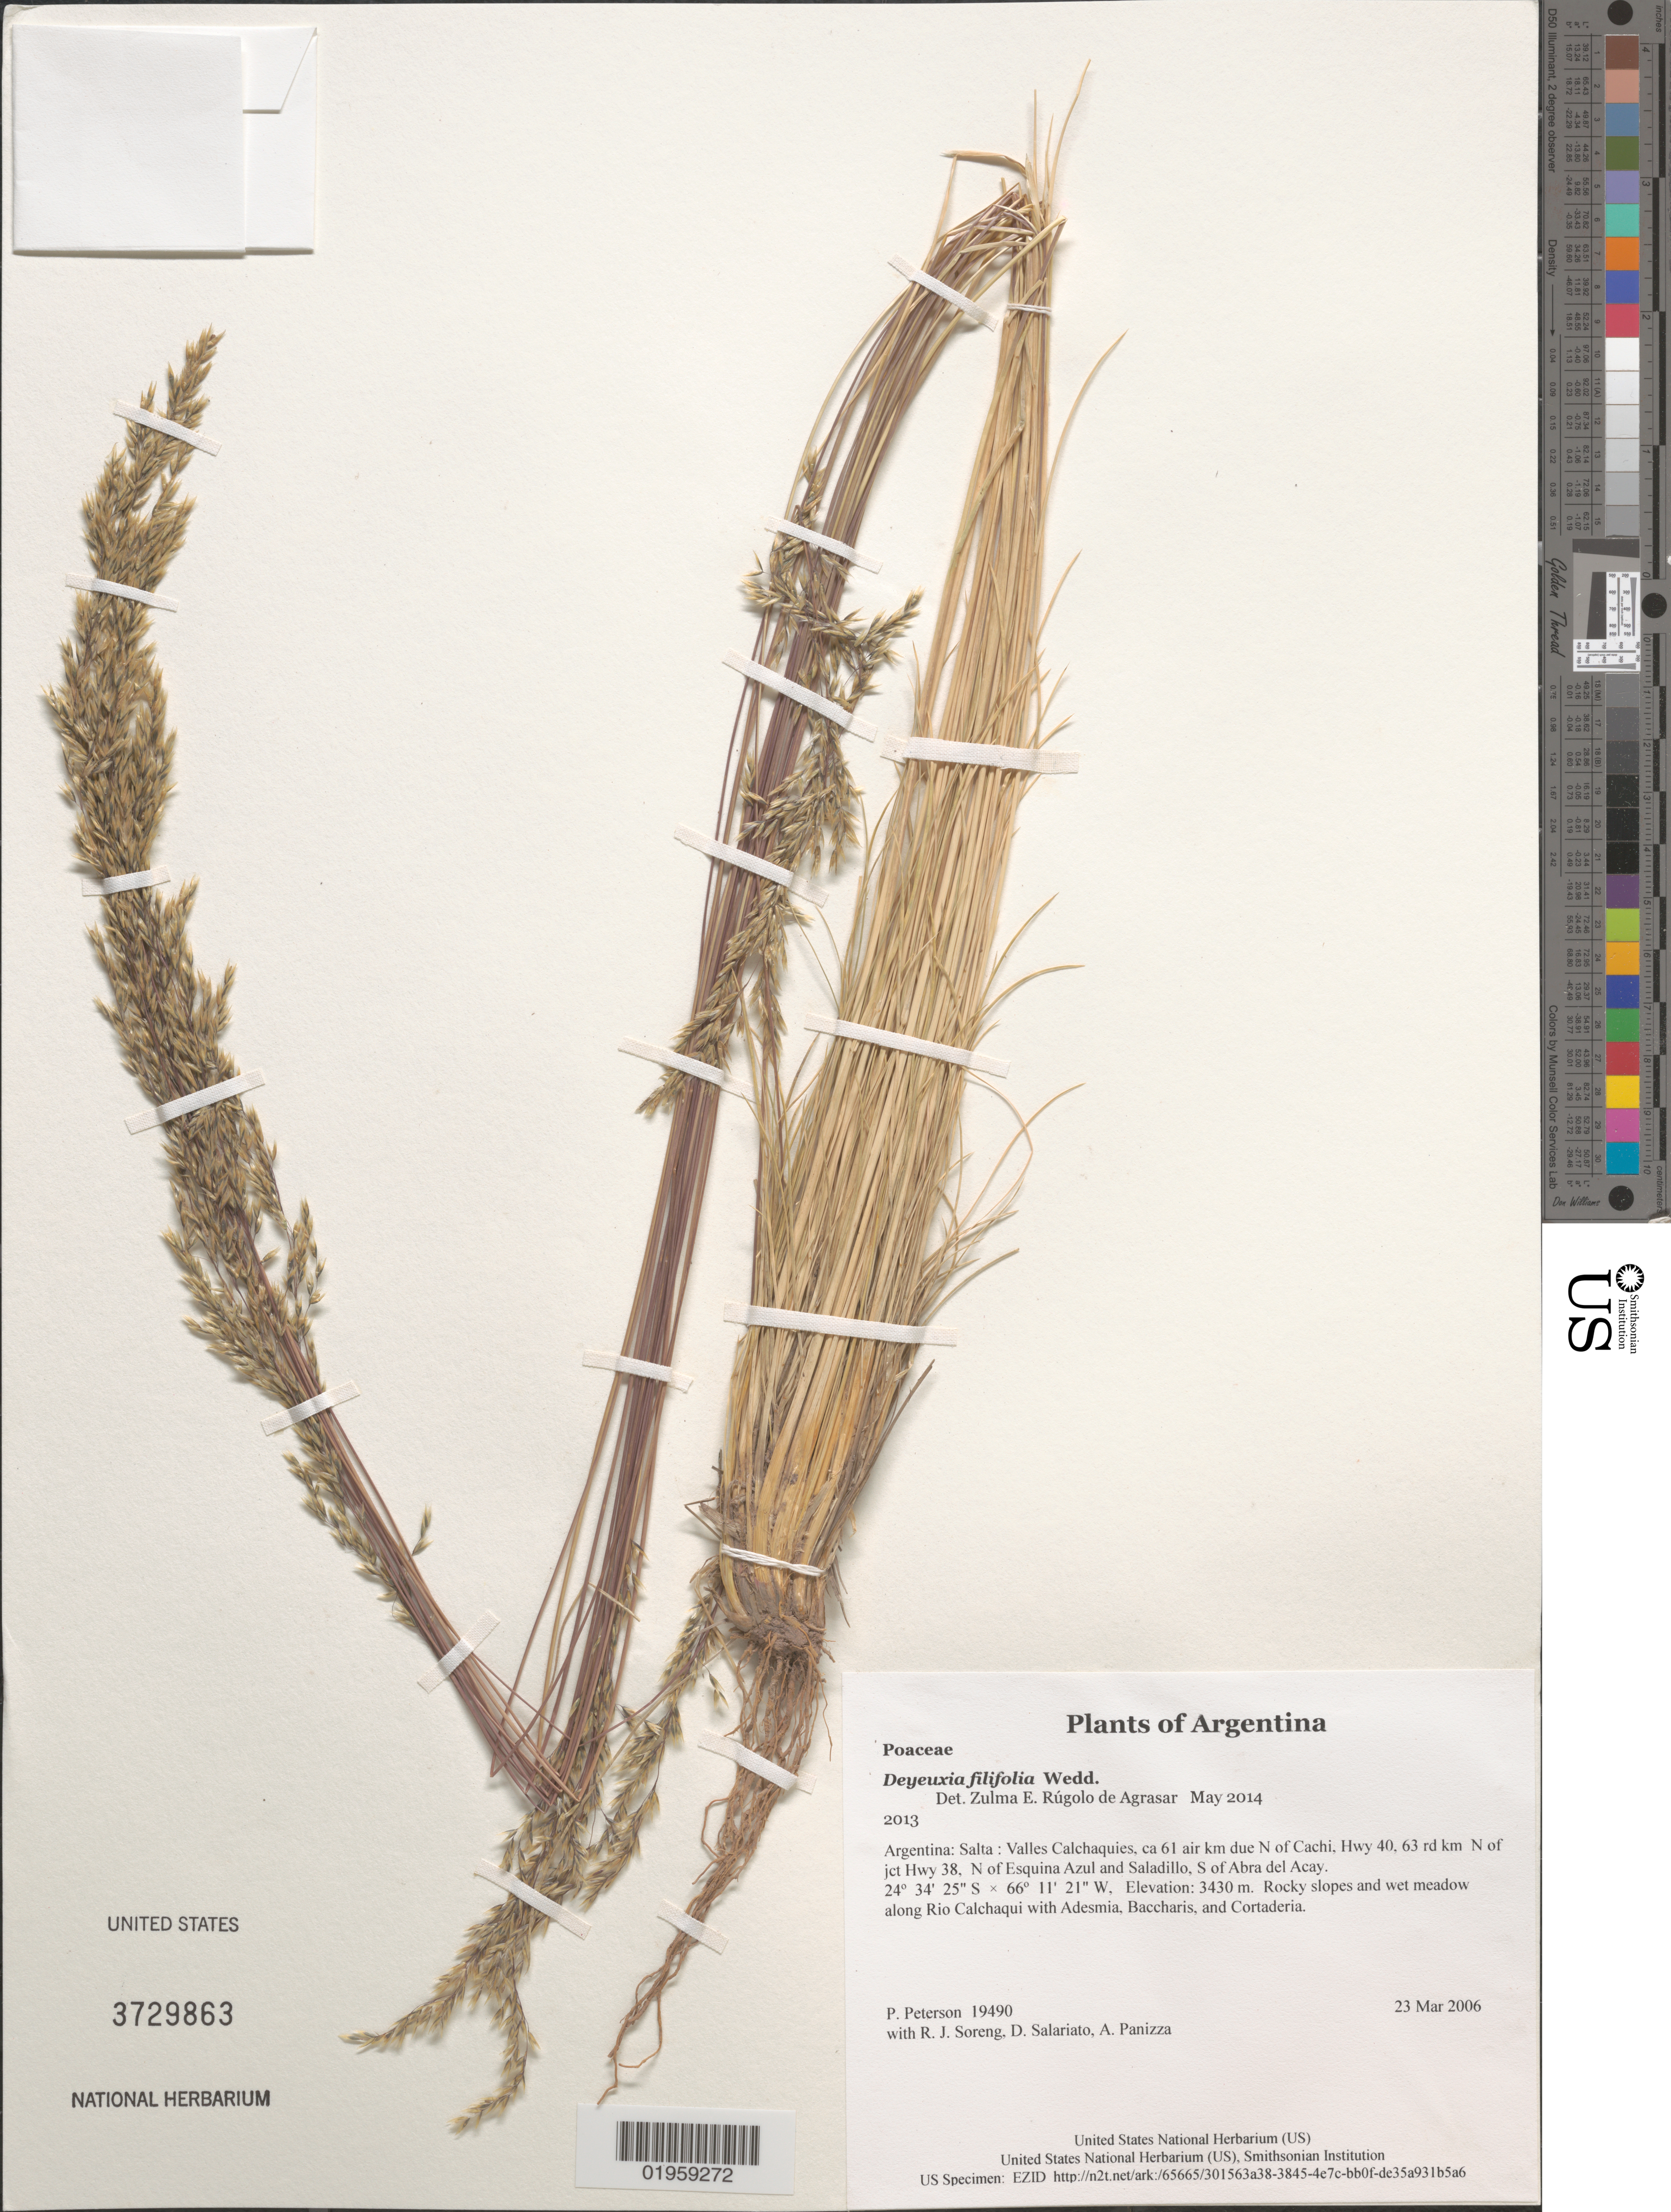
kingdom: Plantae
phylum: Tracheophyta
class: Liliopsida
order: Poales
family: Poaceae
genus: Deyeuxia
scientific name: Deyeuxia filifolia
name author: Wedd.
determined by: Rúgolo de Agrasar, Z. E.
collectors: P. M. Peterson, R. J. Soreng, D. Salariato & A. Panizza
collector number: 19490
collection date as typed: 23 Mar 2006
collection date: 2006-03-23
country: Argentina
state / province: Salta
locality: Valles Calchaquies, ca 61 air km due N of Cachi, Hwy 40, 63 rd km N of jct Hwy 38, N of Esquina Azul and Saladillo, S of Abra del Acay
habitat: Rocky slopes and wet meadow along Rio Calchaqui with Adesmia, Baccharis, and Cortaderia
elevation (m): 3430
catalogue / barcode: US 3729863